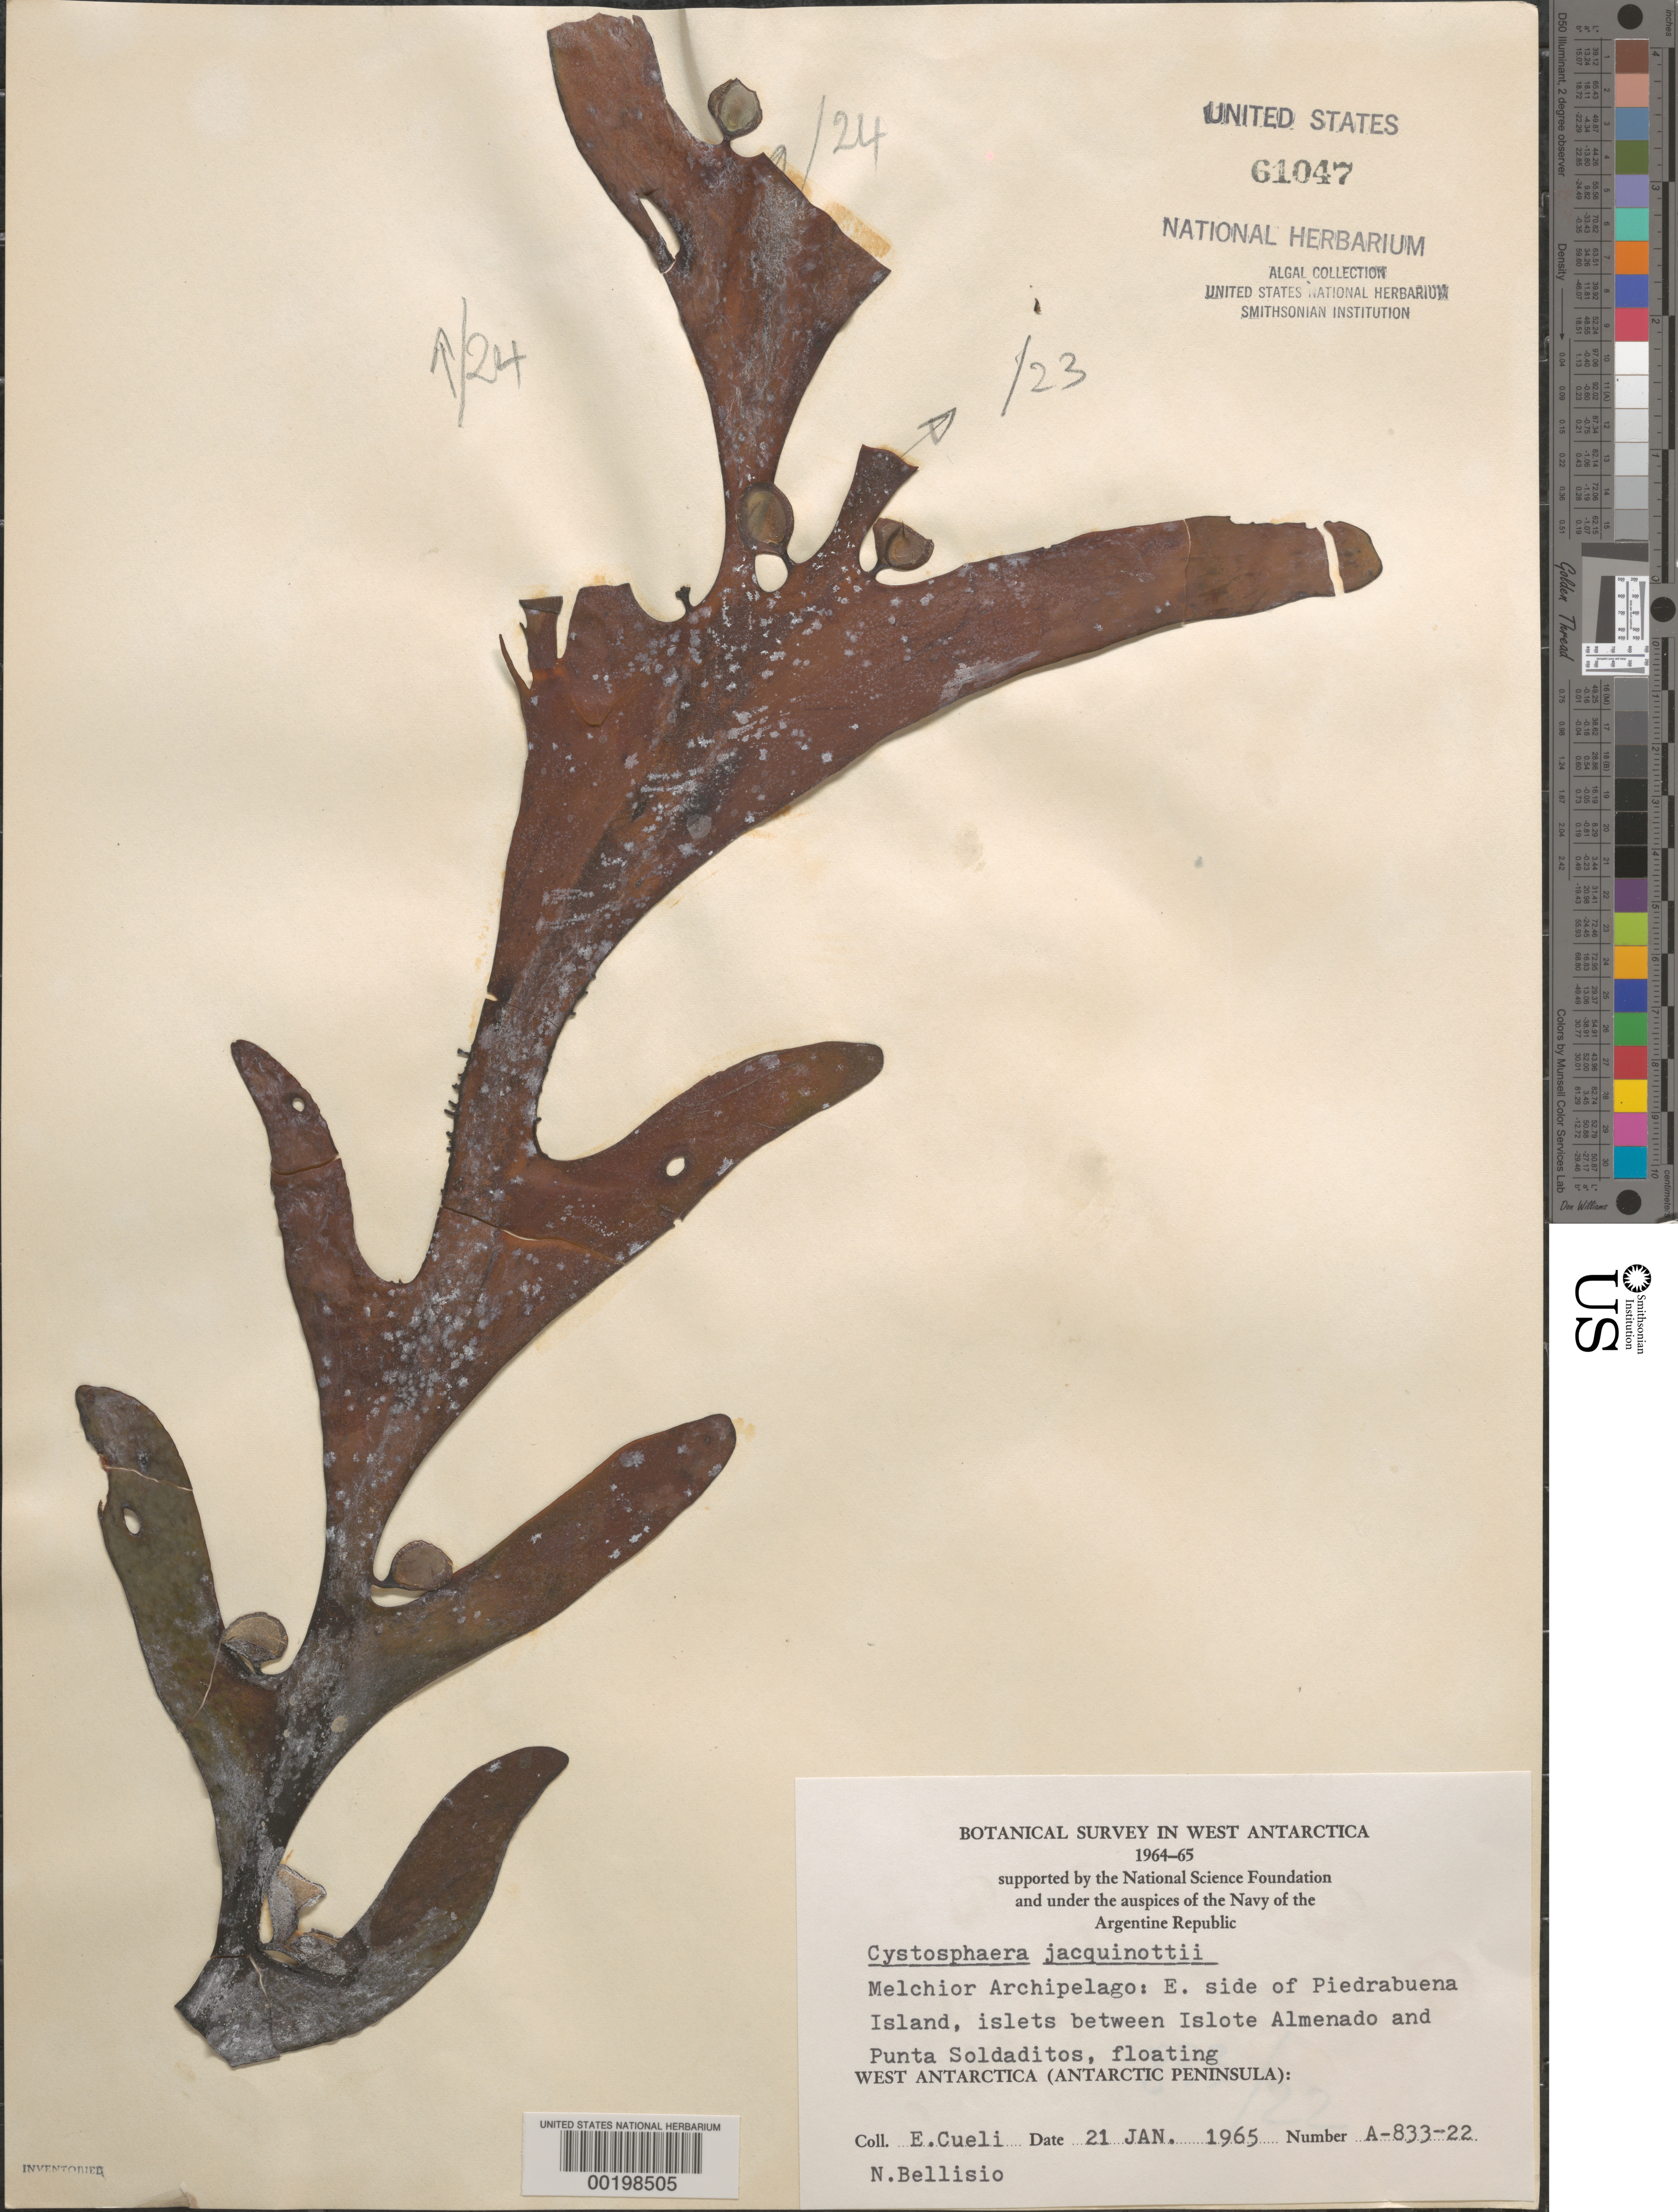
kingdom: Chromista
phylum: Ochrophyta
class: Phaeophyceae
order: Fucales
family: Seirococcaceae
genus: Cystosphaera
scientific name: Cystosphaera jacquinotii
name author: (Montagne) Skottsberg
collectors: E. Cueli & N. Bellisio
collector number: A-833-22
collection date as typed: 21 Jan 1965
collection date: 1965-01-21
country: Antarctica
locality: Eta Island, islets between Islote Almenado & Punta Soladitos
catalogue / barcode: US 61047